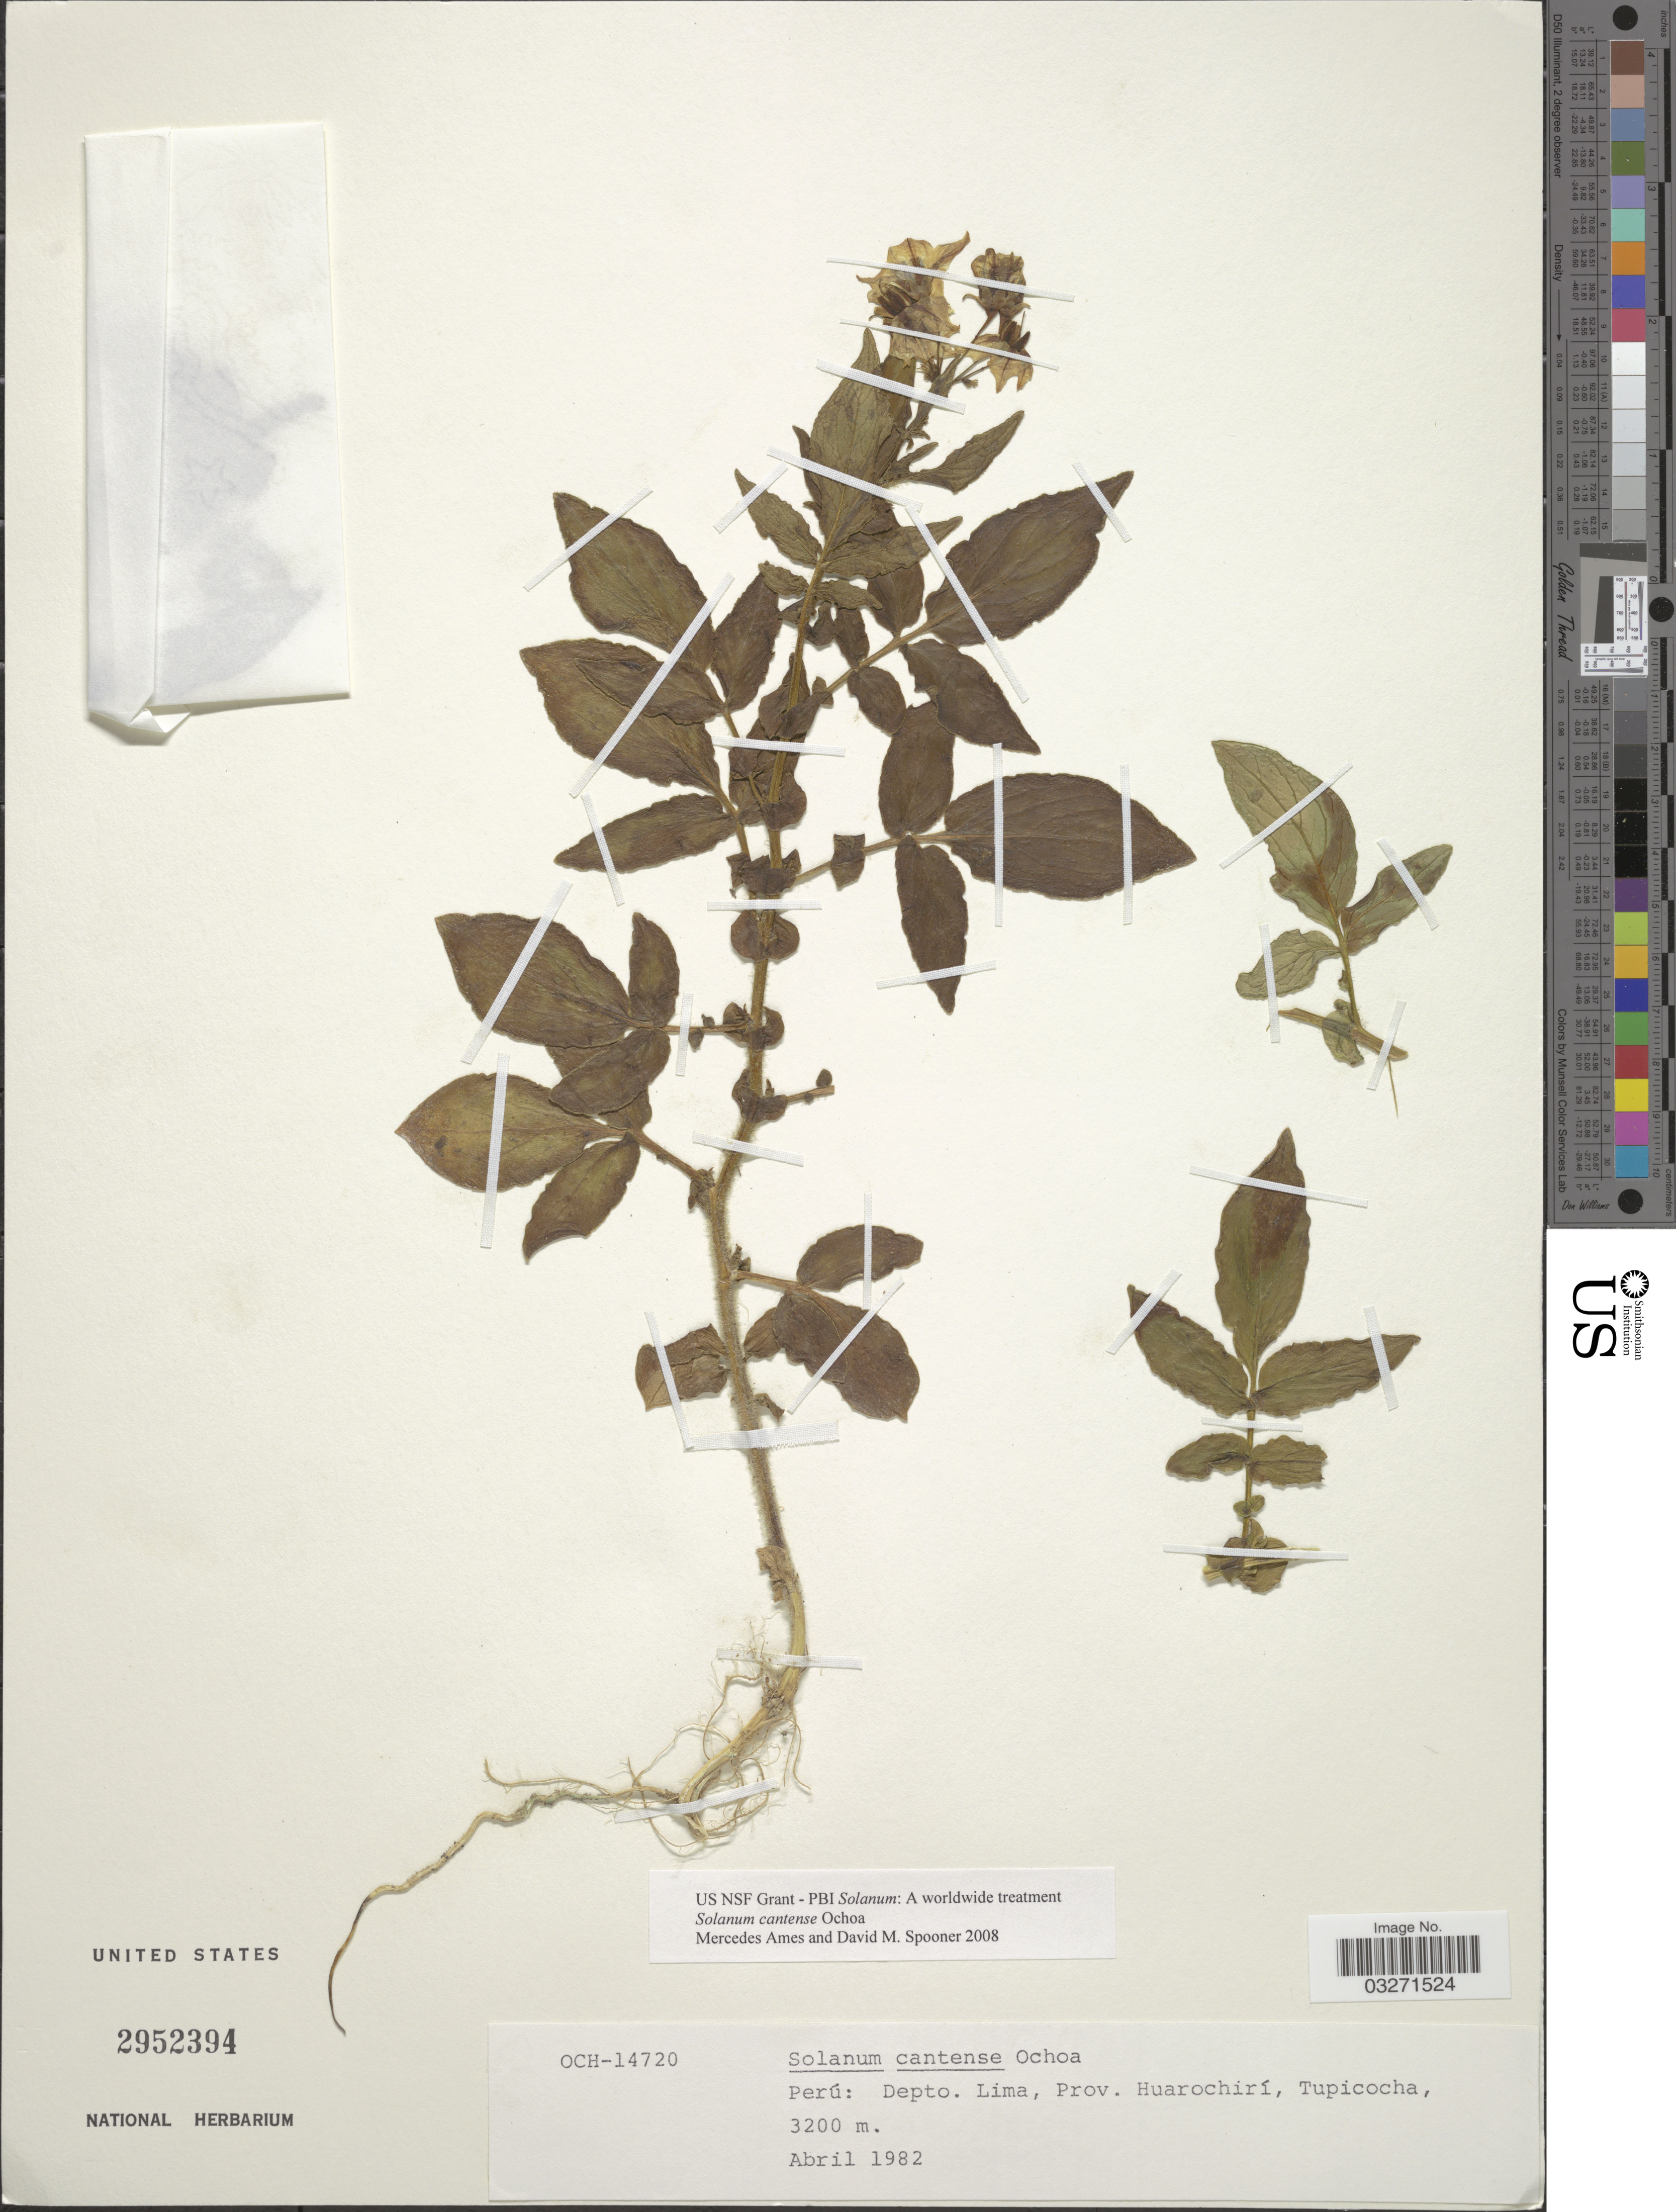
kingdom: Plantae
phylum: Tracheophyta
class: Magnoliopsida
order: Solanales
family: Solanaceae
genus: Solanum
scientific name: Solanum cantense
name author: Ochoa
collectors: -. Ochoa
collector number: OCH-14720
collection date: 1982-04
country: Peru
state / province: Lima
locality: Depto. Lima, Prov. Huarochirí, Tupicocha.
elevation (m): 3200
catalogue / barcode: US 2952394